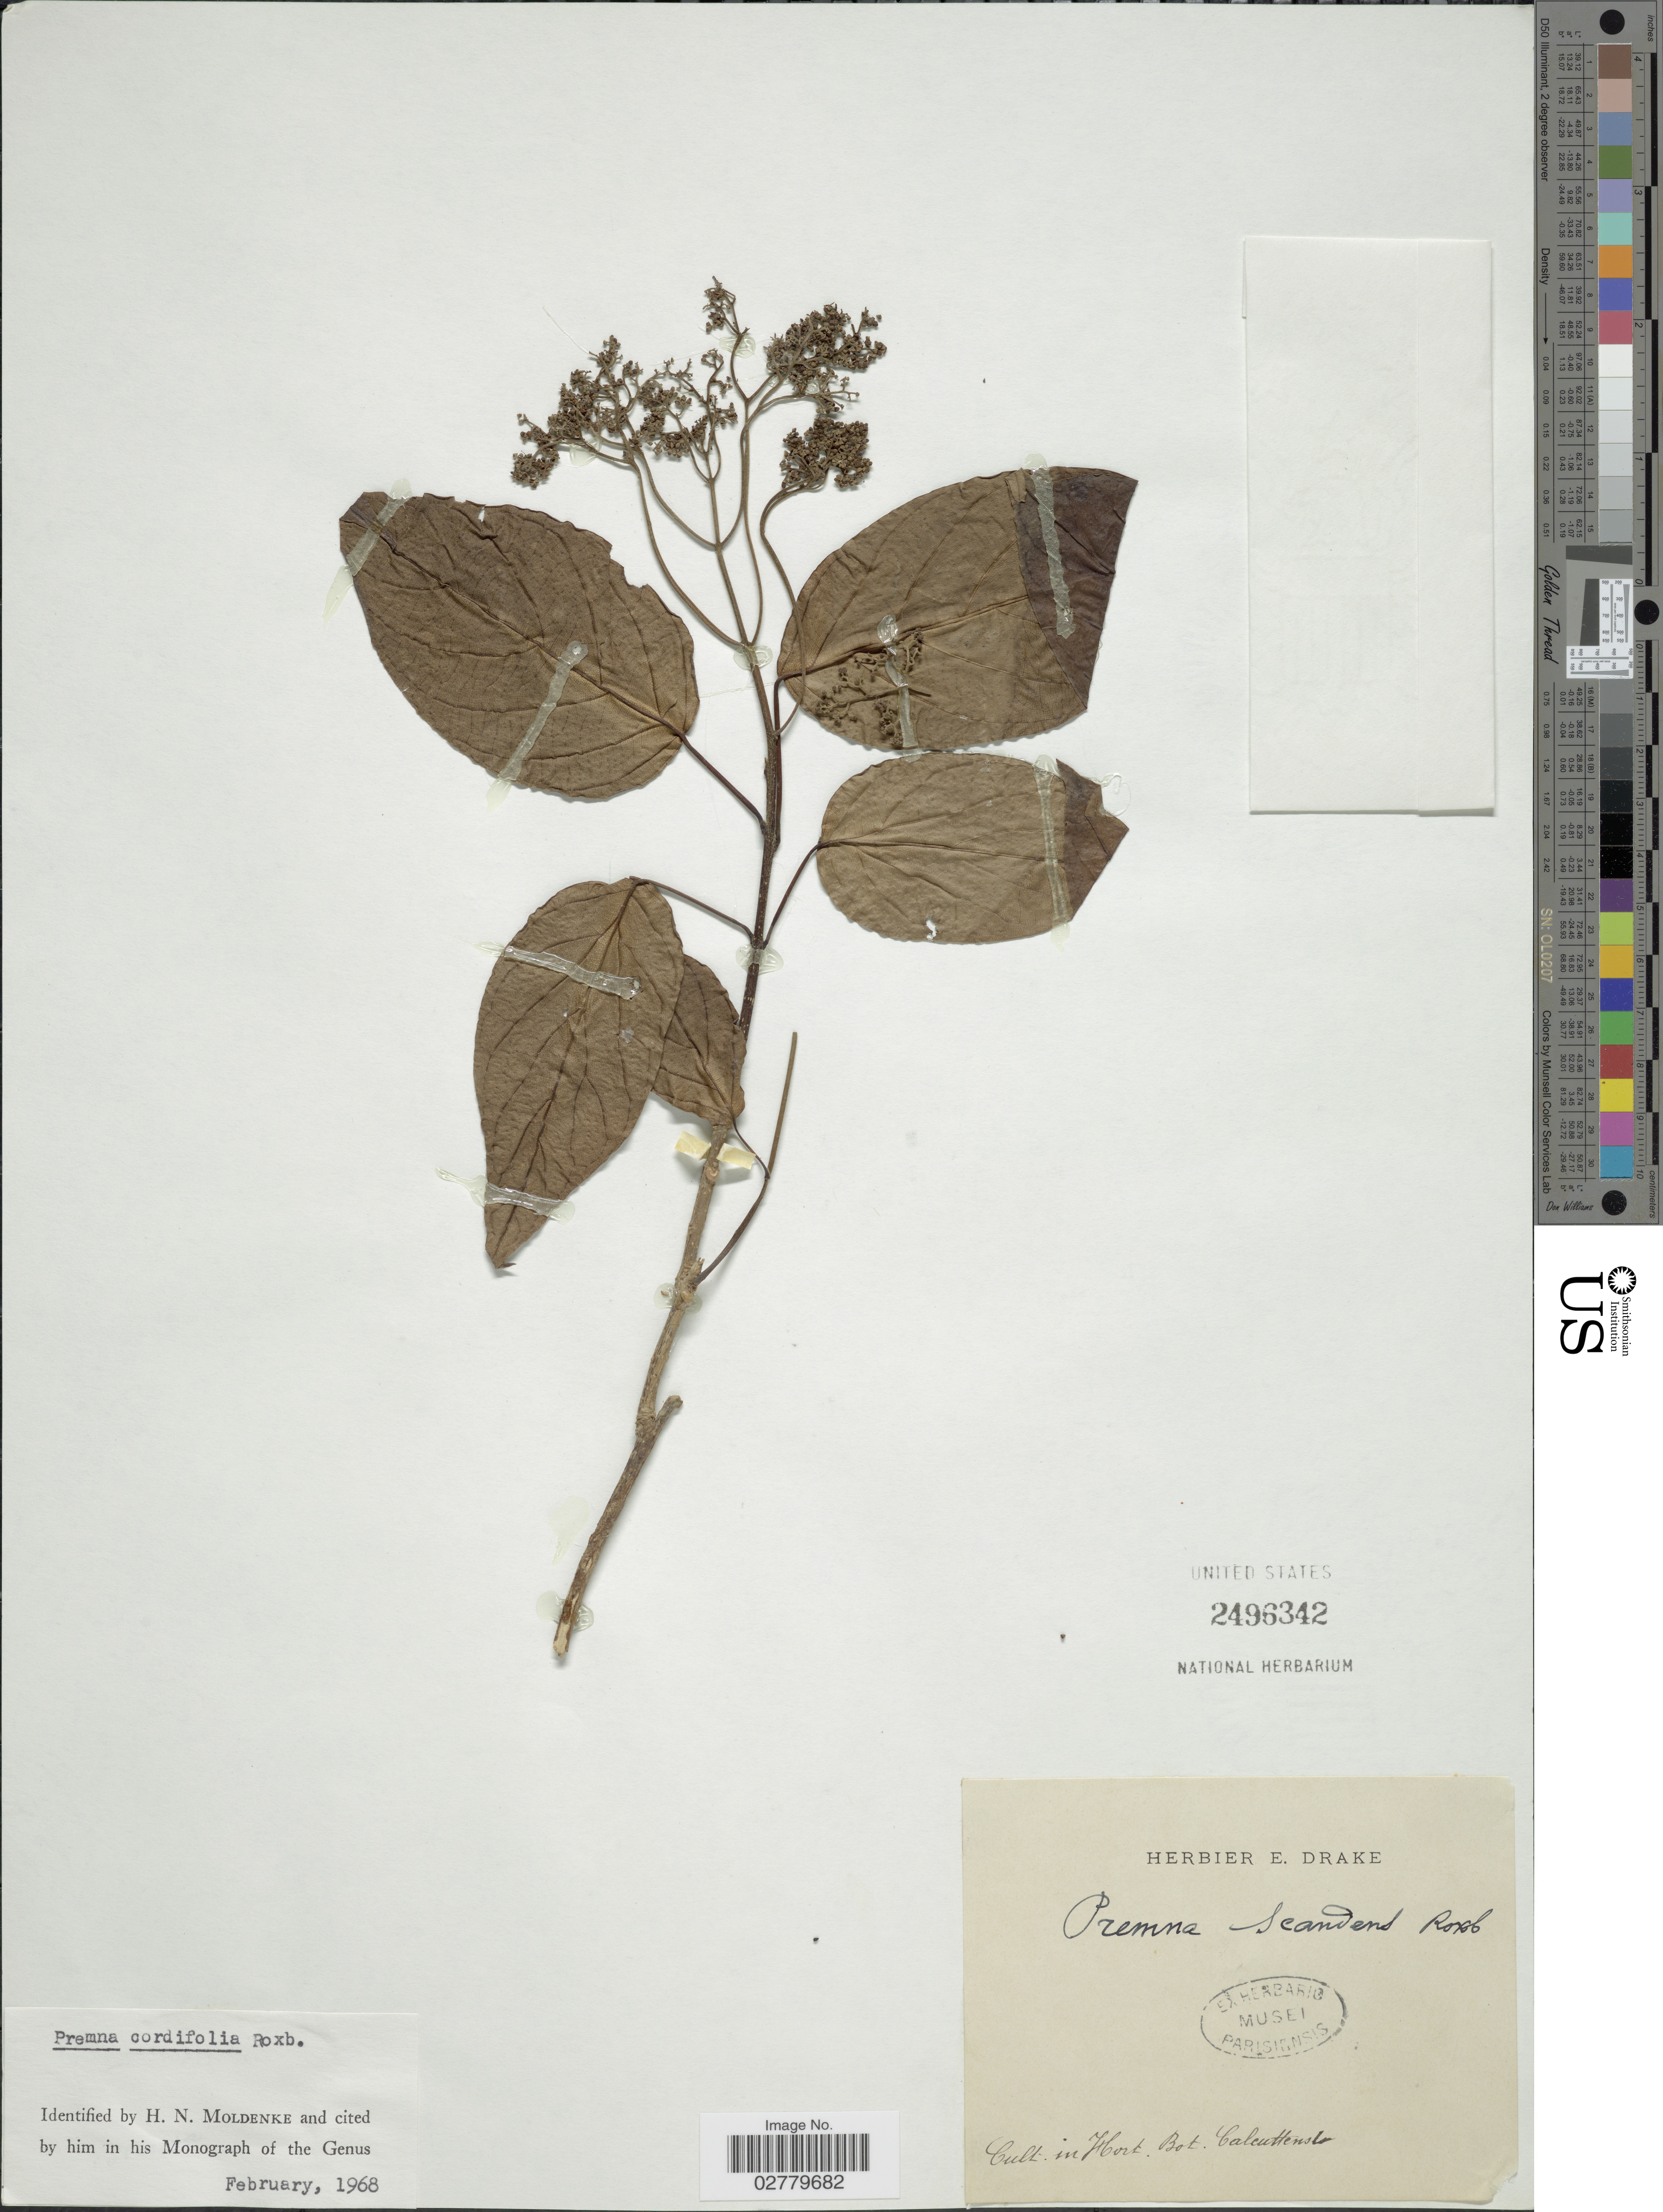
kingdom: Plantae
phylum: Tracheophyta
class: Magnoliopsida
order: Lamiales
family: Lamiaceae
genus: Premna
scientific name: Premna cordifolia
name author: Roxb.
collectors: ex herb. E. Drake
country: India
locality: Hort. Bot. Calcuttensis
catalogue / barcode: US 2496342